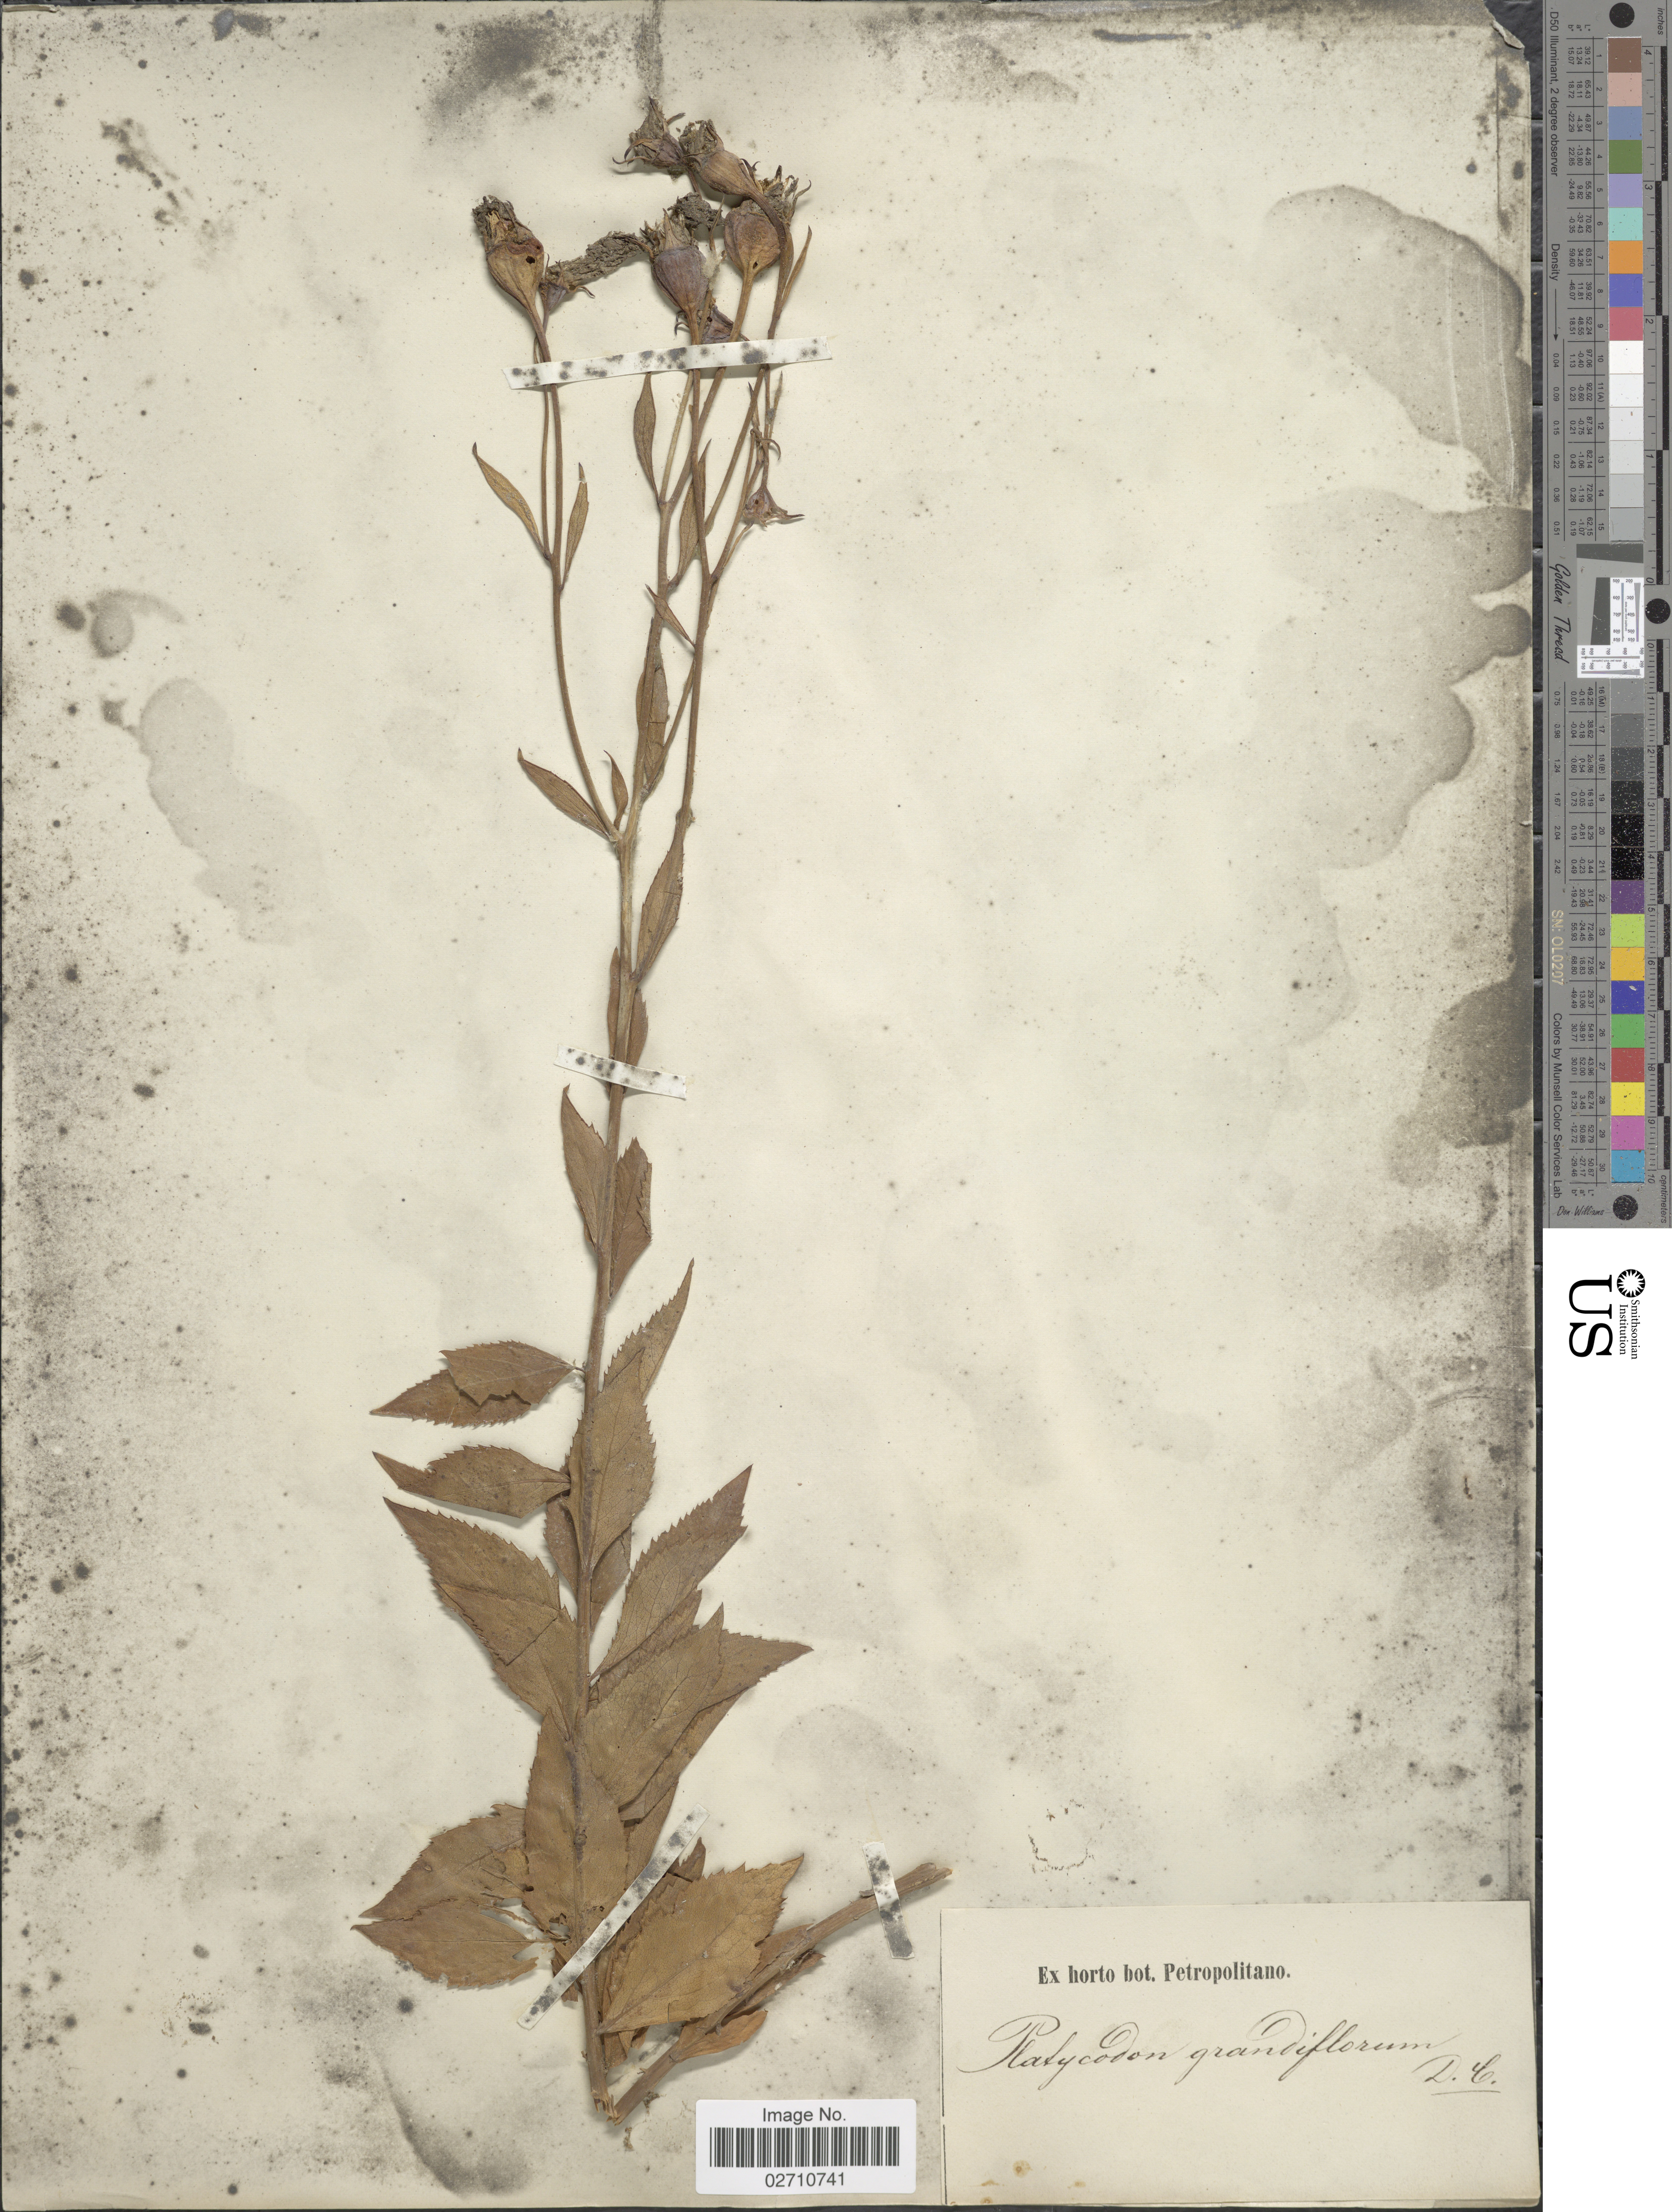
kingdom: Plantae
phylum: Tracheophyta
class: Magnoliopsida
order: Asterales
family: Campanulaceae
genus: Platycodon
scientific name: Platycodon grandiflorus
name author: (Jacq.) A. DC.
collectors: ex Horto Bot. Petropolitano